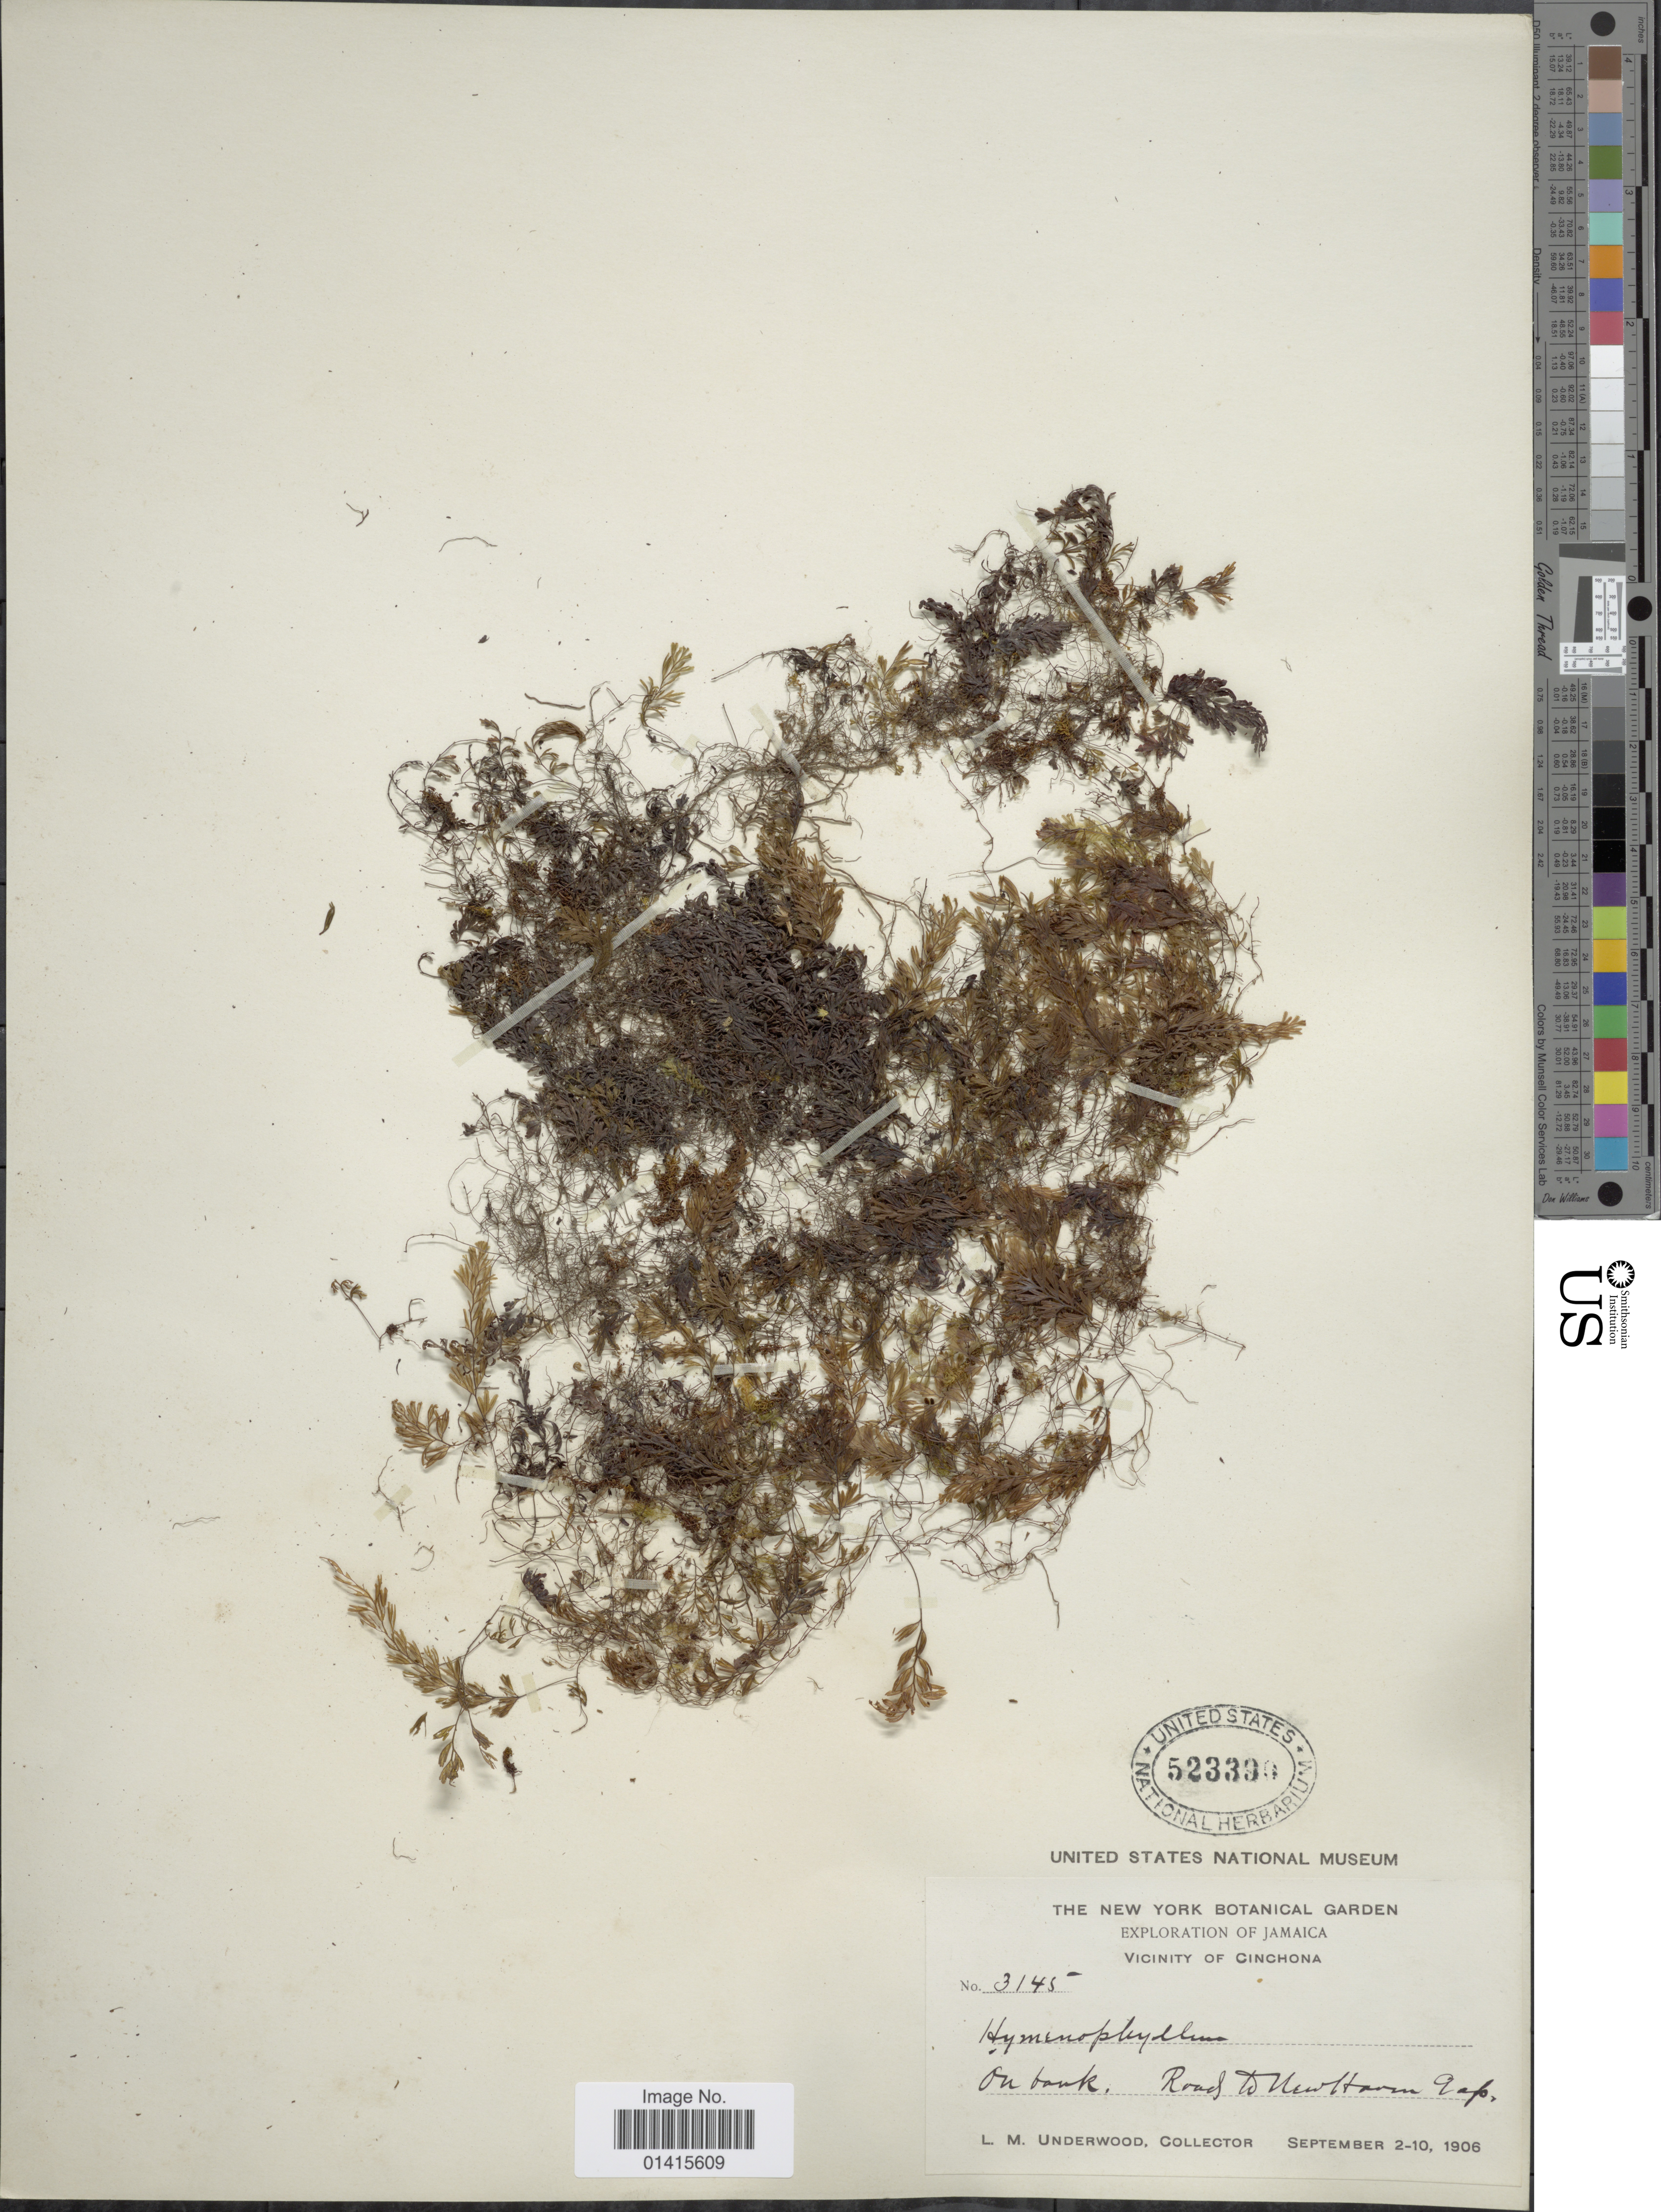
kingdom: Plantae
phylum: Tracheophyta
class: Polypodiopsida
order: Hymenophyllales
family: Hymenophyllaceae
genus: Hymenophyllum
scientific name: Hymenophyllum tunbrigense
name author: (L.) Small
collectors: L. M. Underwood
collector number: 3145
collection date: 1906-09-02/1906-09-10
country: Jamaica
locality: Vicinity of Cinchona, road to New Haven Gap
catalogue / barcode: US 523399